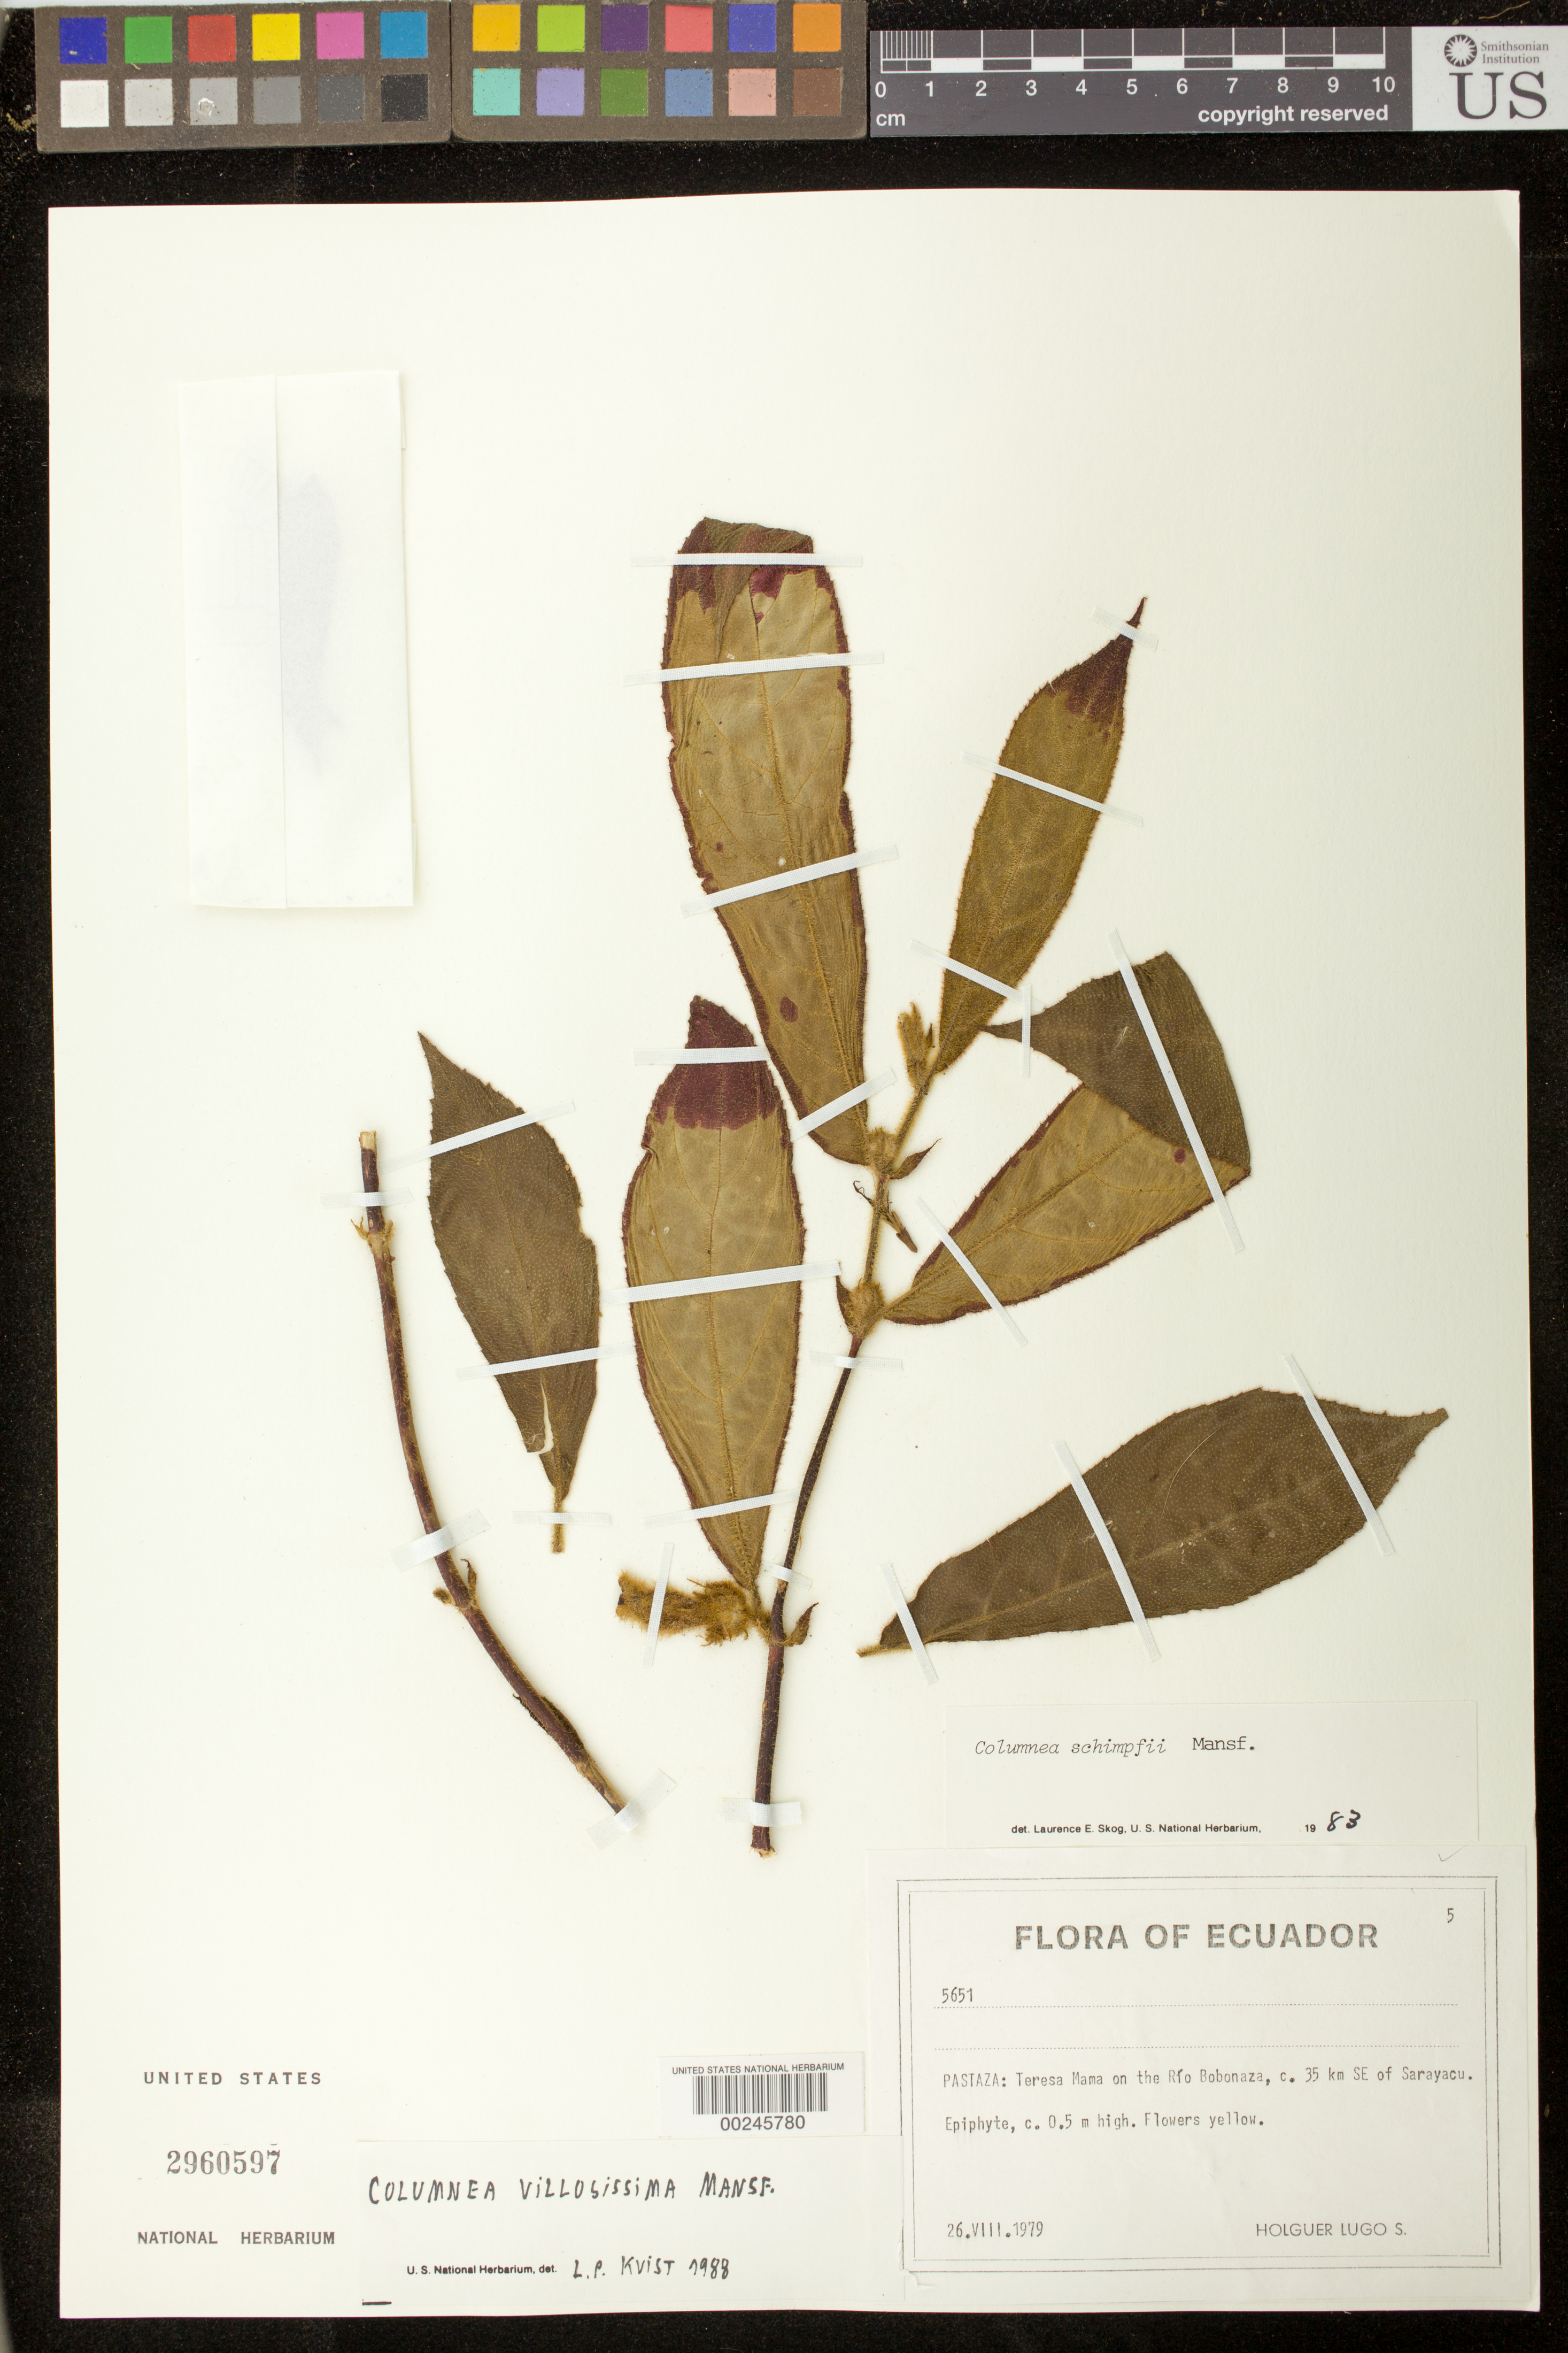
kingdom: Plantae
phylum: Tracheophyta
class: Magnoliopsida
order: Lamiales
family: Gesneriaceae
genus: Columnea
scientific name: Columnea villosissima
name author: Mansf.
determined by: Skog, Laurence E.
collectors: H. Lugo S.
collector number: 5651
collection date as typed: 26 Aug 1979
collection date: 1979-08-26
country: Ecuador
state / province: Pastaza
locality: Teresa Mama on the Río Bobonaza, c. 35 km SE of Sarayacu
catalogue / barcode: US 2960597